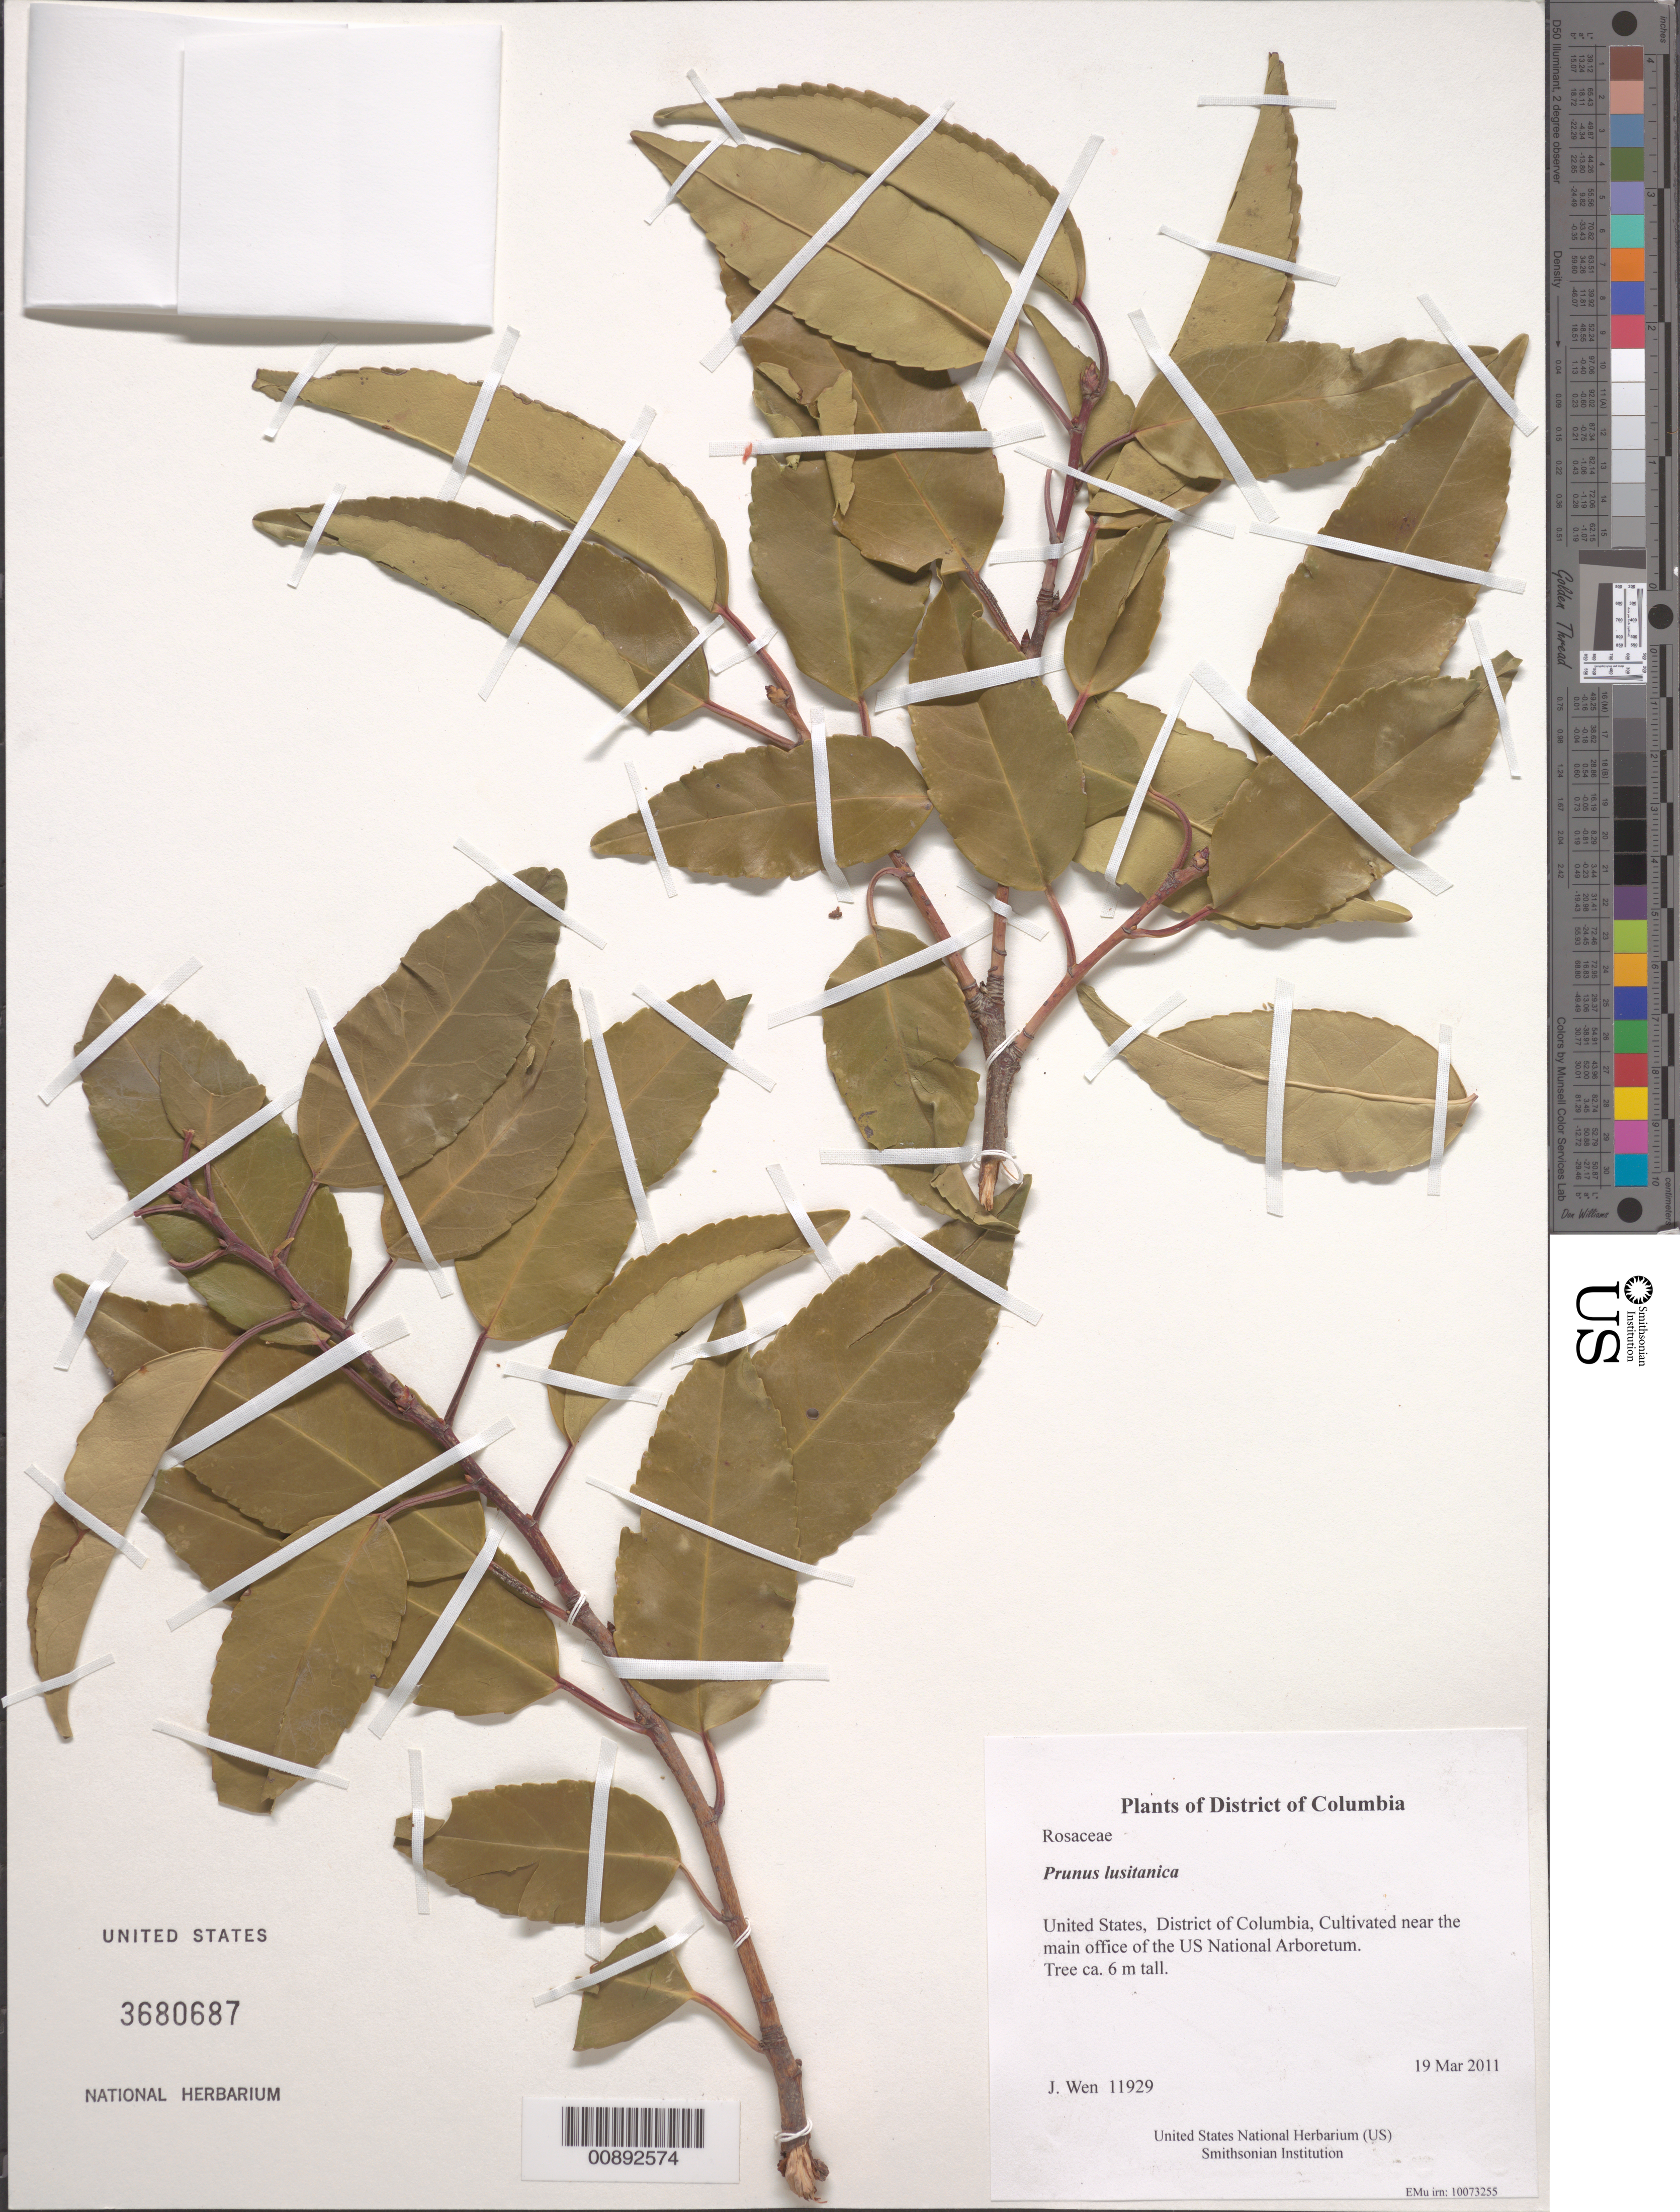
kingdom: Plantae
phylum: Tracheophyta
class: Magnoliopsida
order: Rosales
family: Rosaceae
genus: Prunus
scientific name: Prunus lusitanica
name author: L.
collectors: J. Wen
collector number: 11929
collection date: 2011-03-19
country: United States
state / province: District of Columbia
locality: Cultivated near the main office of the US National Arboretum.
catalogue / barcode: US 3680687